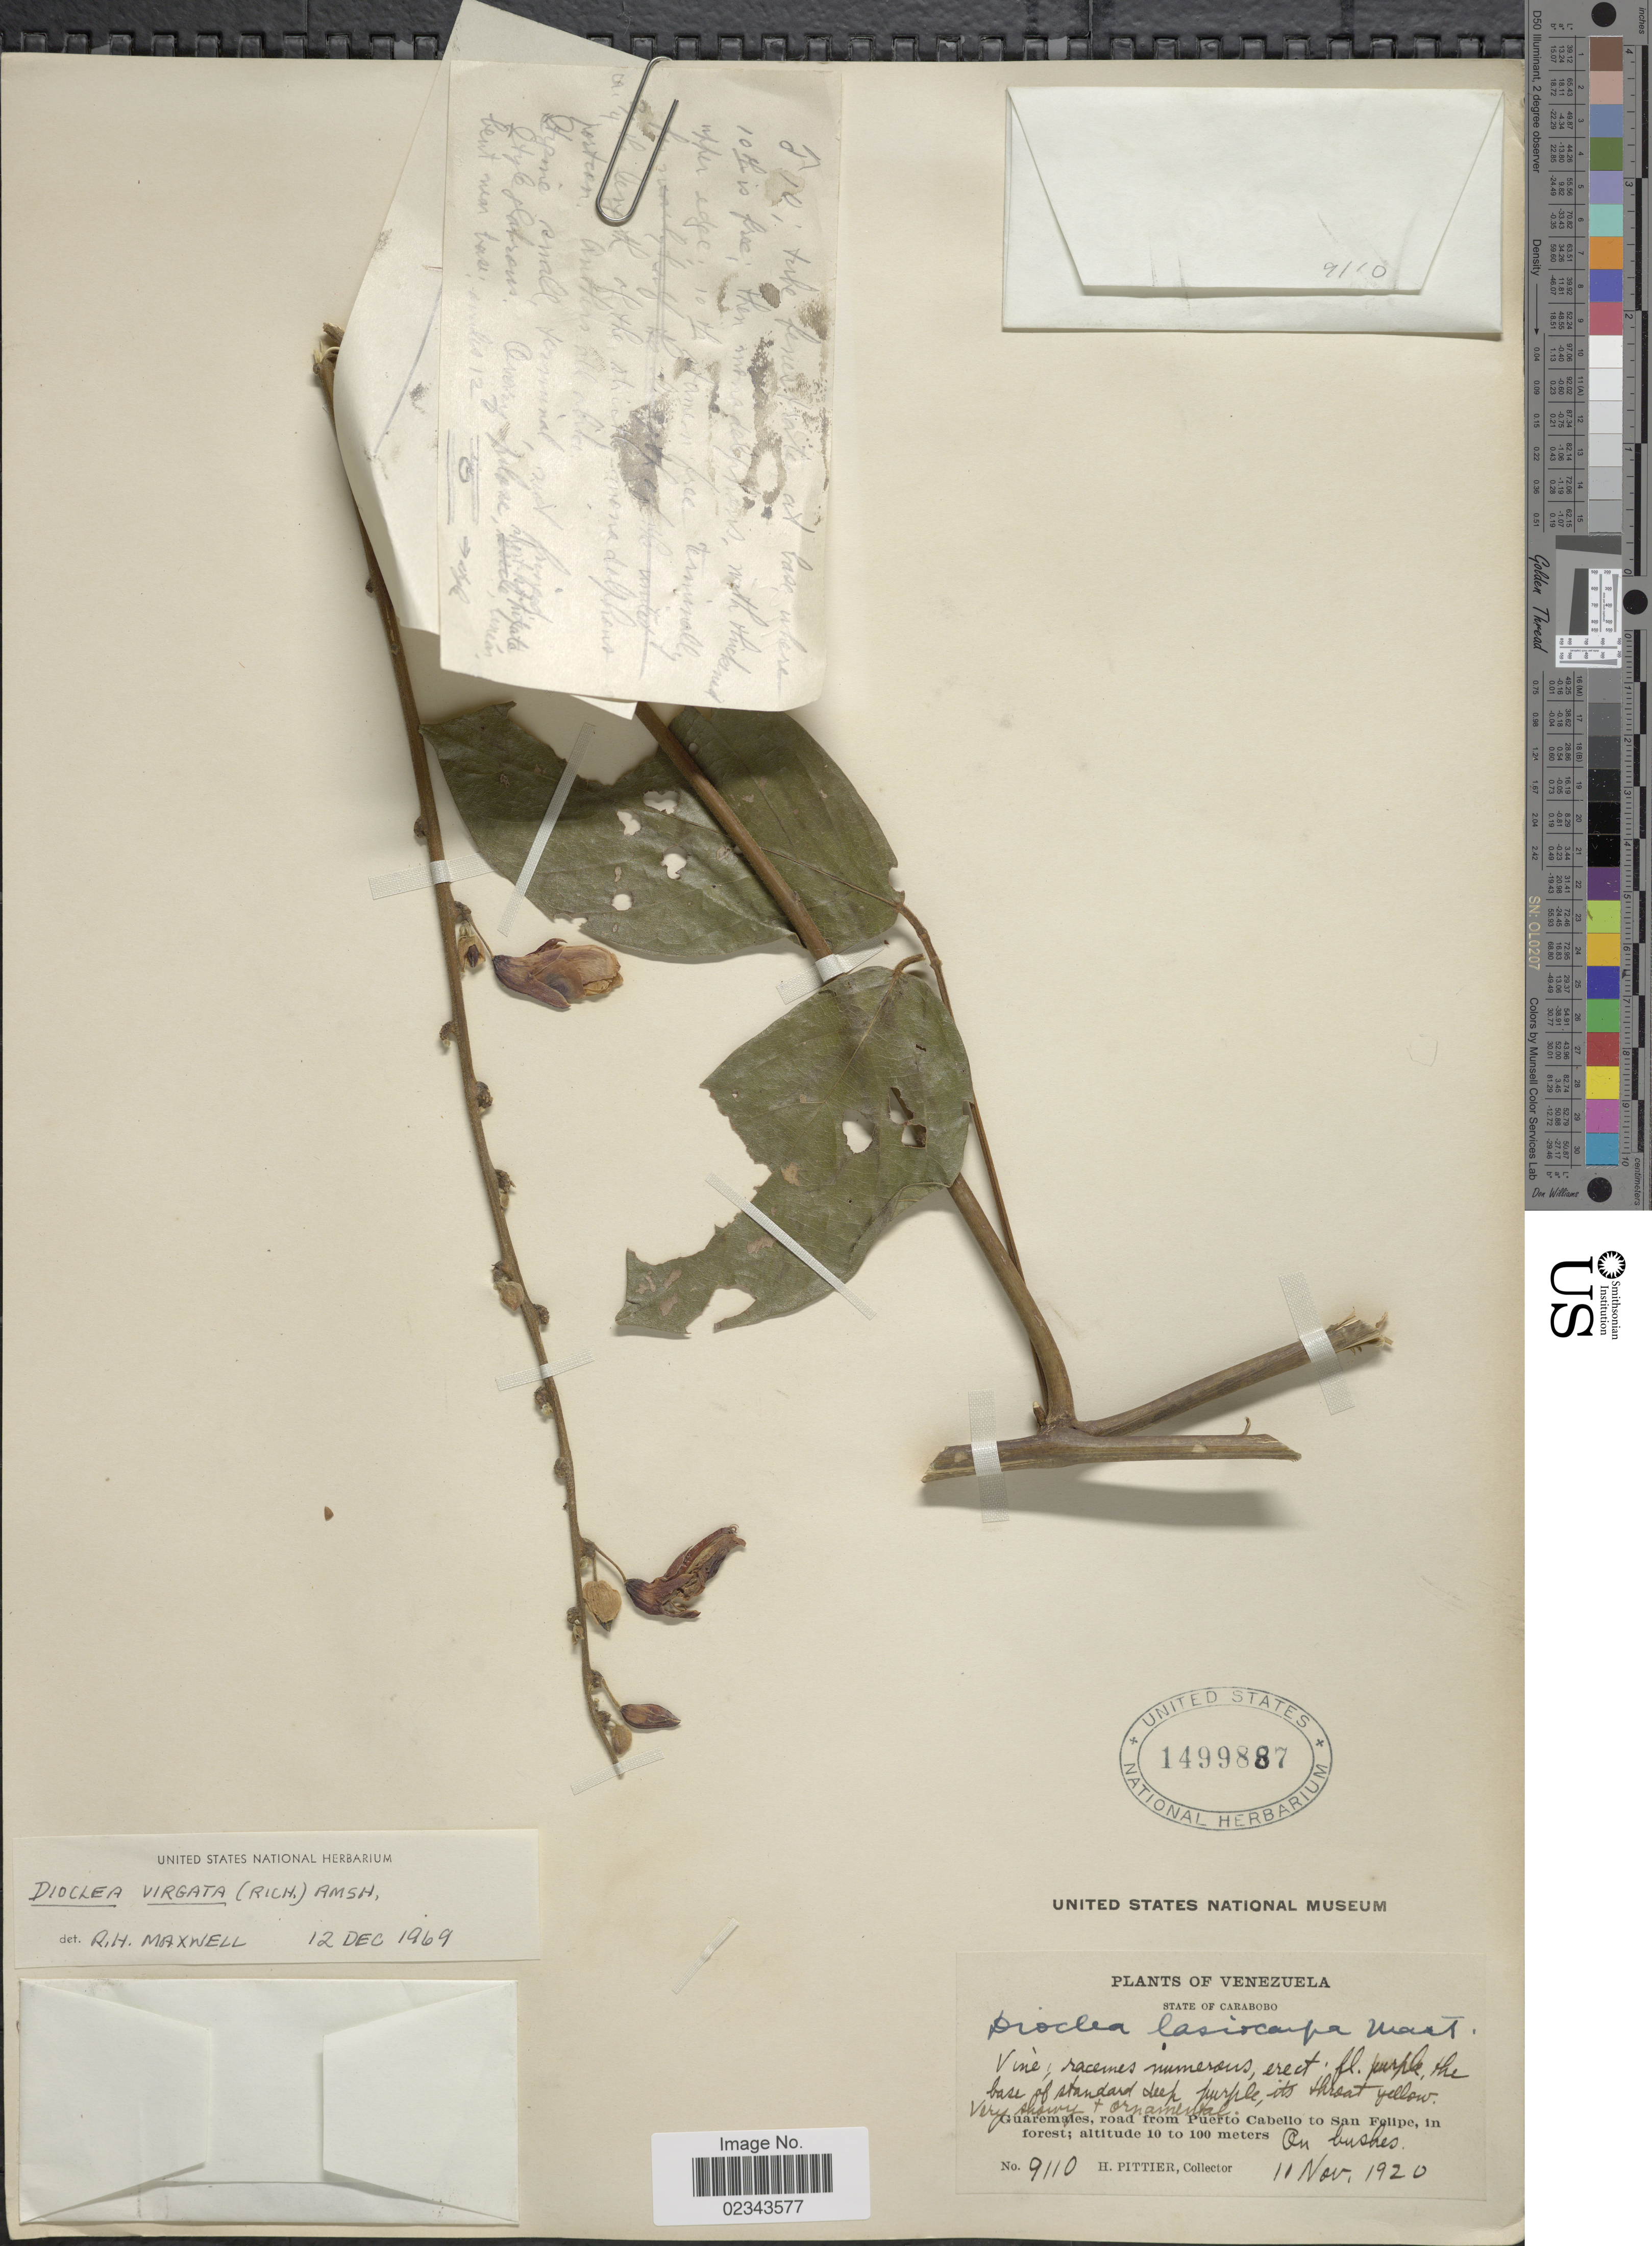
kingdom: Plantae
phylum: Tracheophyta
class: Magnoliopsida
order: Fabales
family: Fabaceae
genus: Dioclea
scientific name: Dioclea virgata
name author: (Rich.) Amshoff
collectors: H. F. Pittier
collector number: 9110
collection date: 1920-11-10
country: Venezuela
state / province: Carabobo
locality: Guaremales, road from Puerto Cabello to San Felipe, in forest.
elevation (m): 10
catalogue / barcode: US 1499887